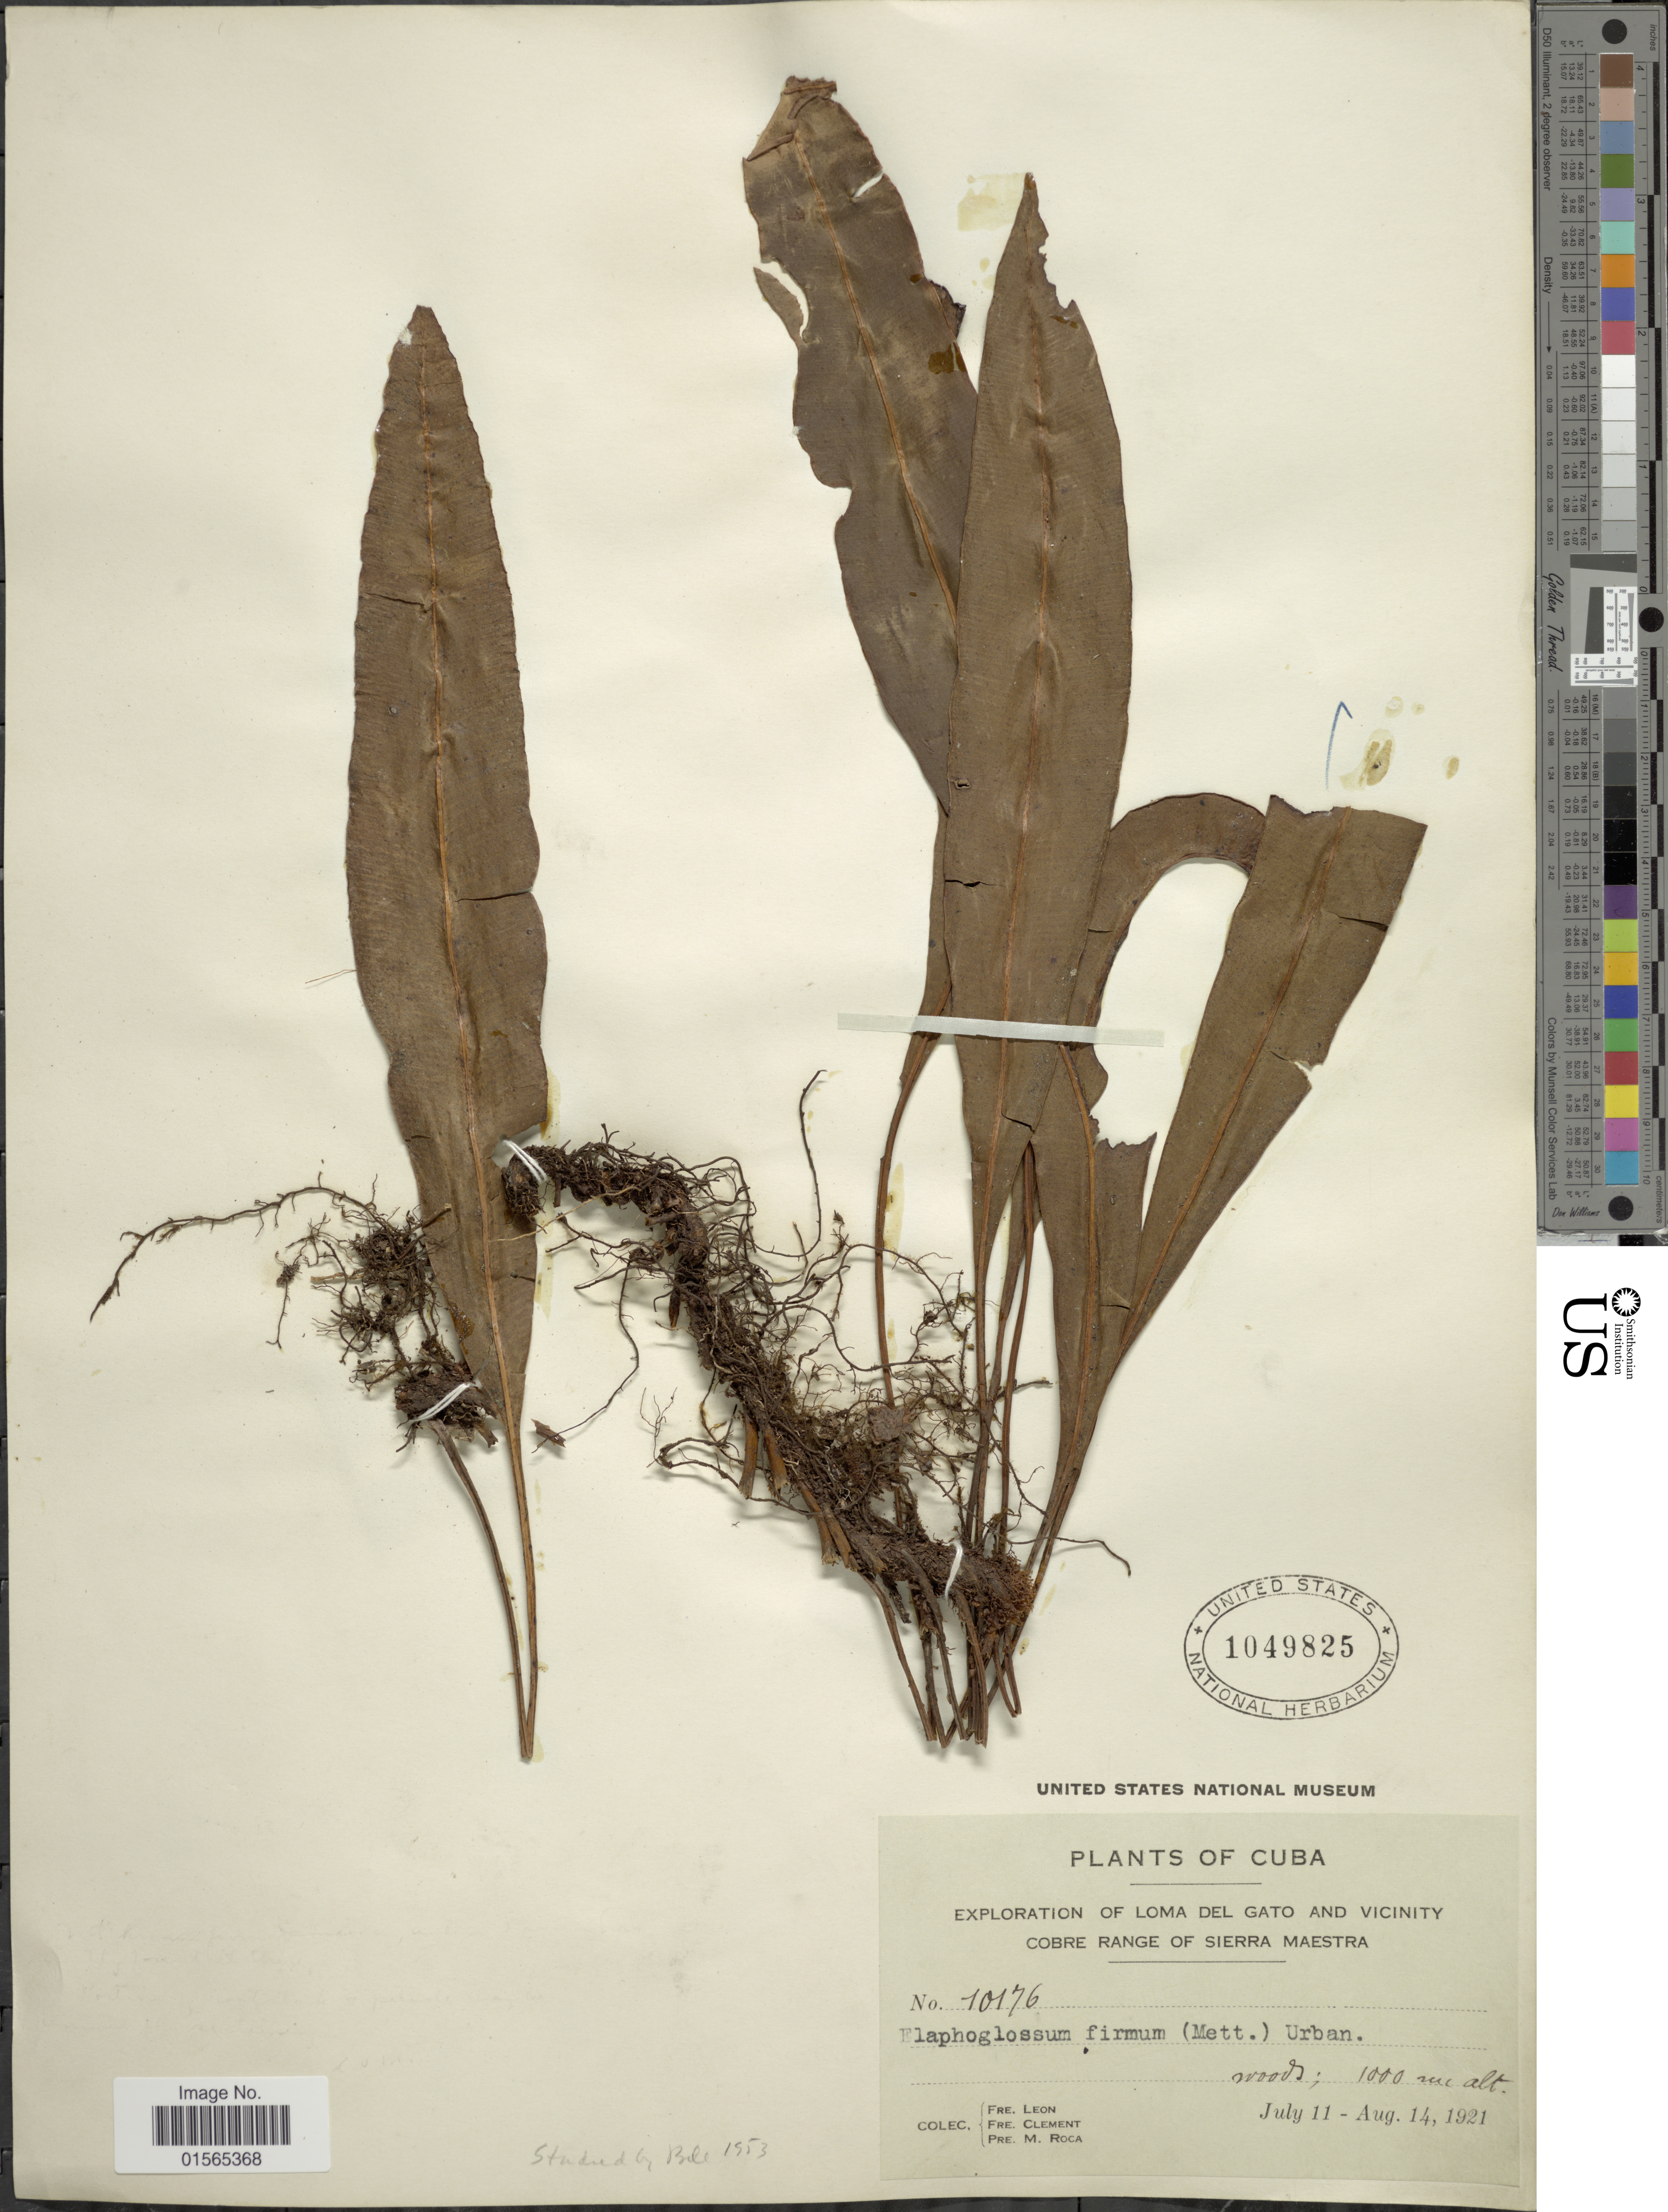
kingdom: Plantae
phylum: Tracheophyta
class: Polypodiopsida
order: Polypodiales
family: Dryopteridaceae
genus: Elaphoglossum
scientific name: Elaphoglossum firmum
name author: (Mett.) Urb.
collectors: Bro. León, B. Clement & M. Roca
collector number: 10176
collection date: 1921-07-11/1921-08-14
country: Cuba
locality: Loma del Gato and vicinity, Cobre Range of Sierra Maestra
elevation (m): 1000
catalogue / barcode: US 1049825